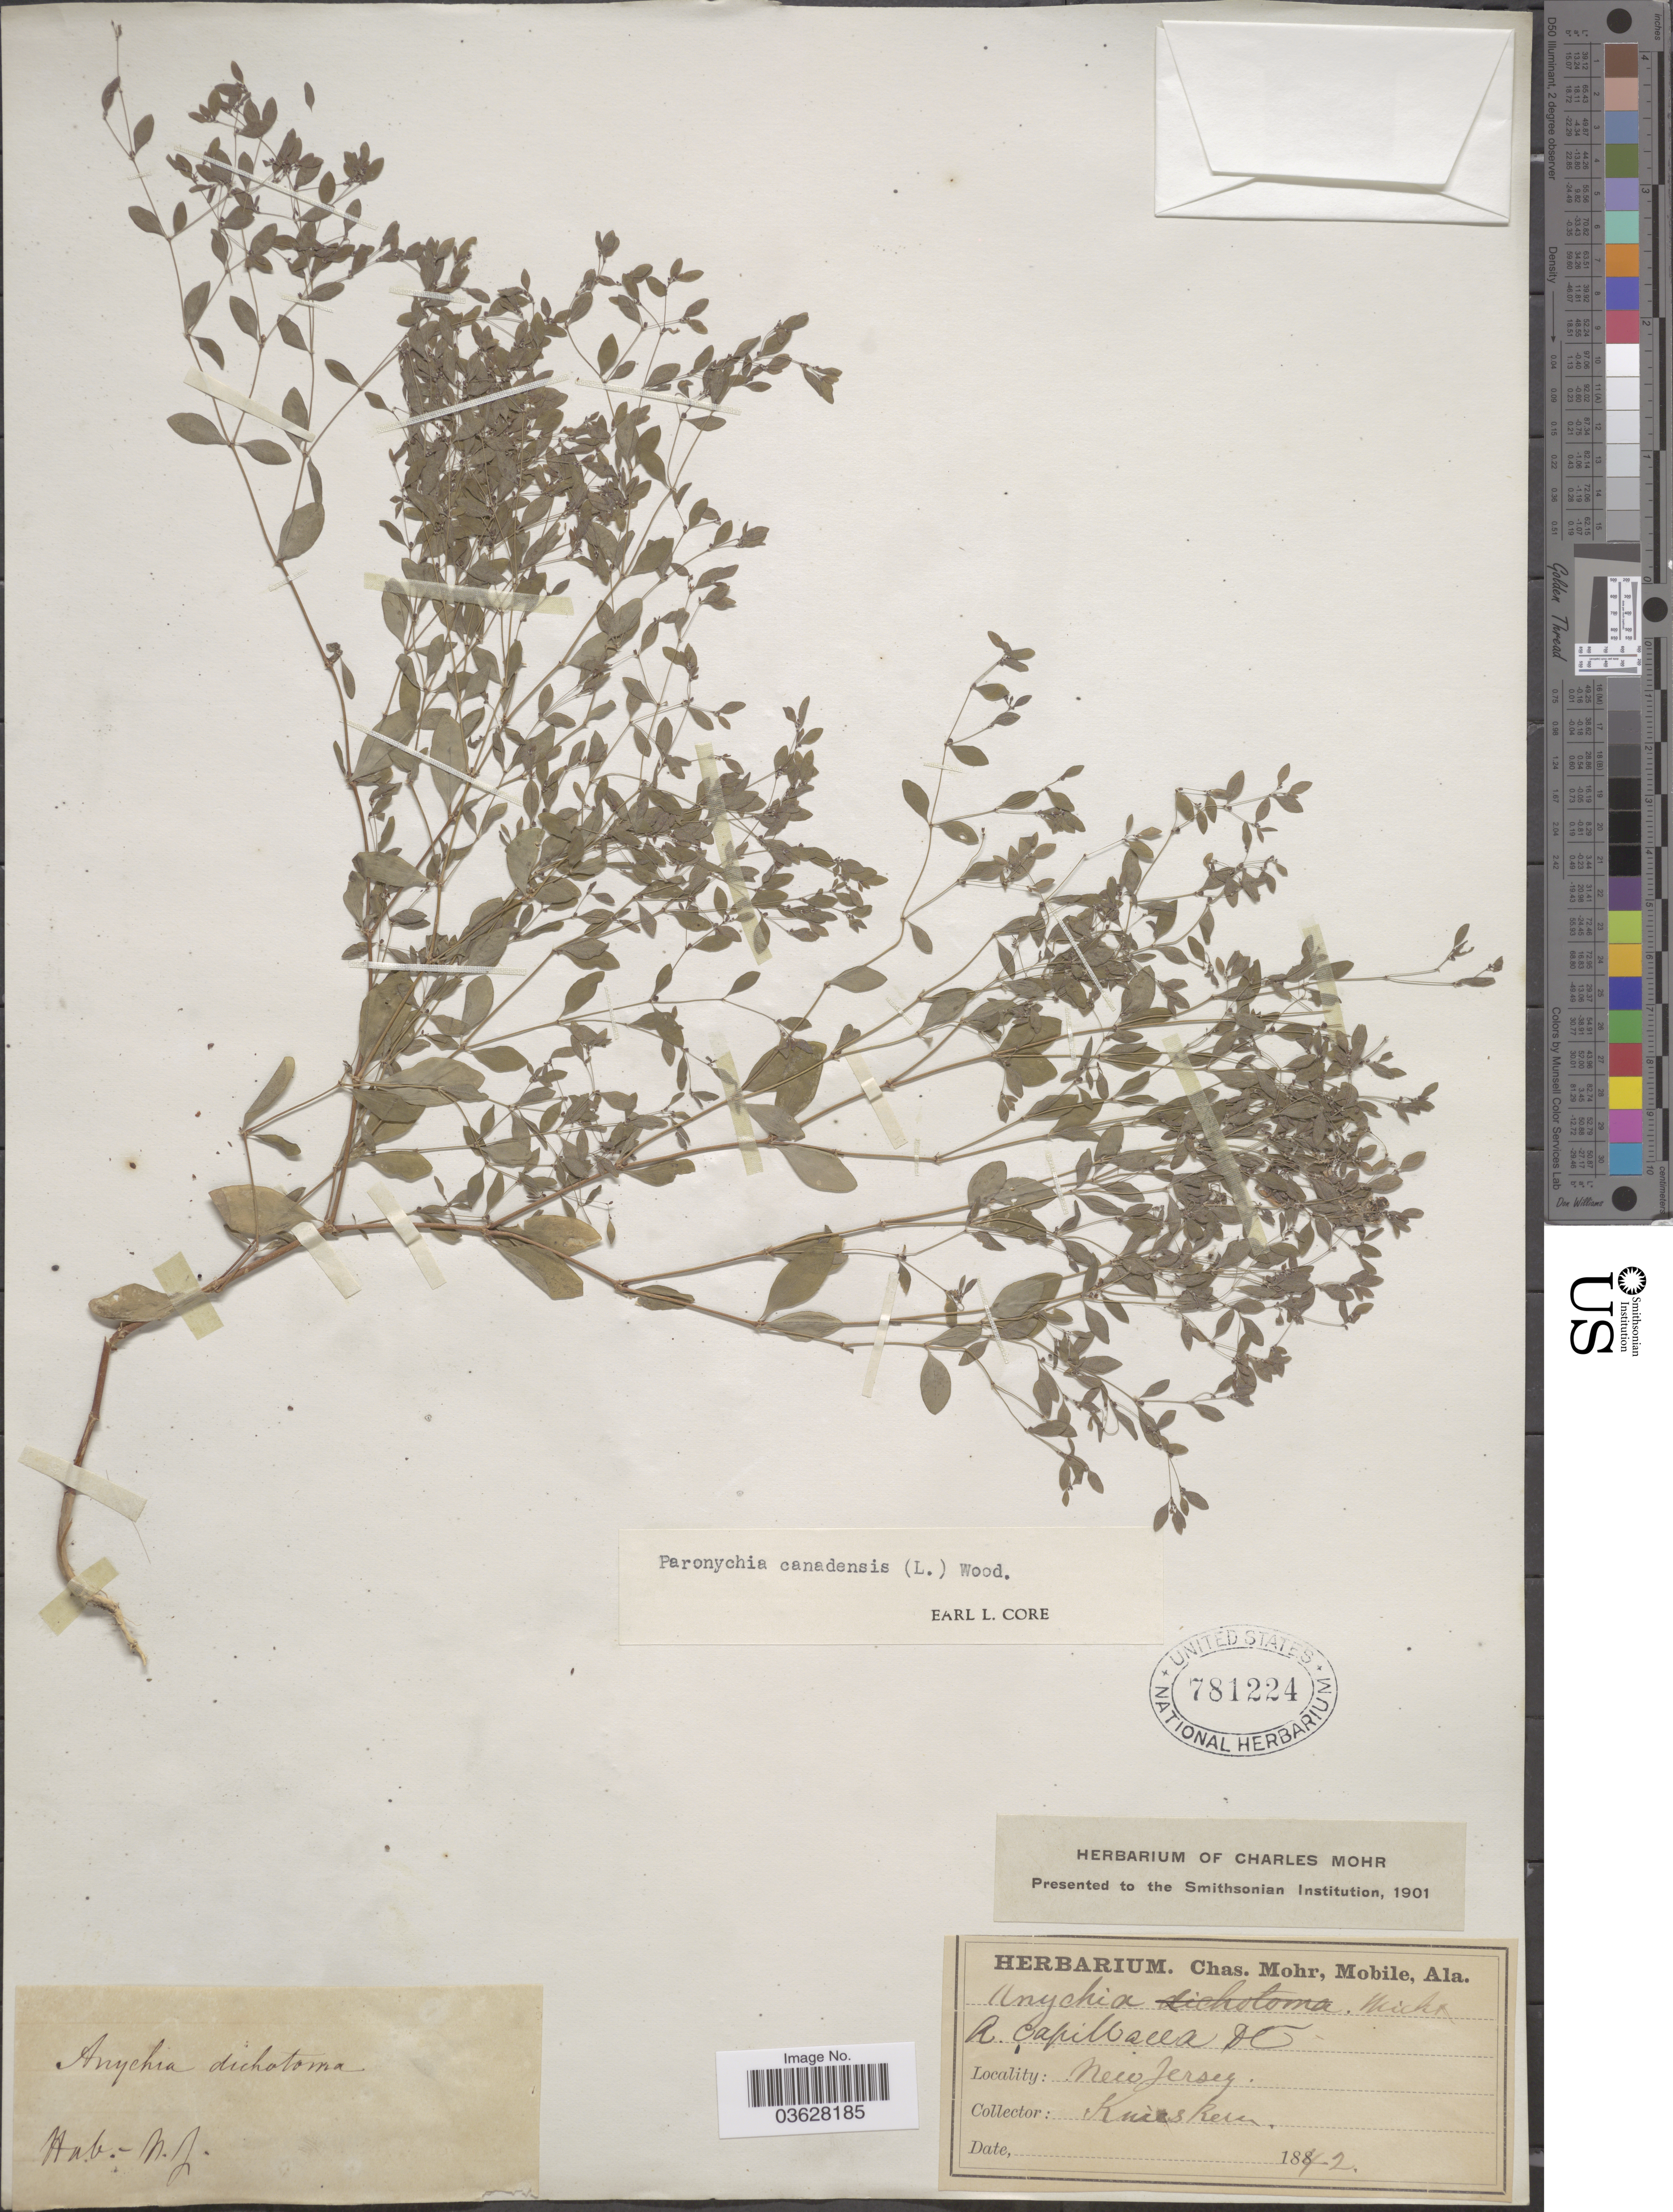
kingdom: Plantae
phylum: Tracheophyta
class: Magnoliopsida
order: Caryophyllales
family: Caryophyllaceae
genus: Paronychia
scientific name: Paronychia canadensis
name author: (L.) Alph. Wood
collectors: Knieskern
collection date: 1842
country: United States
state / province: New Jersey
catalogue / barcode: US 781224